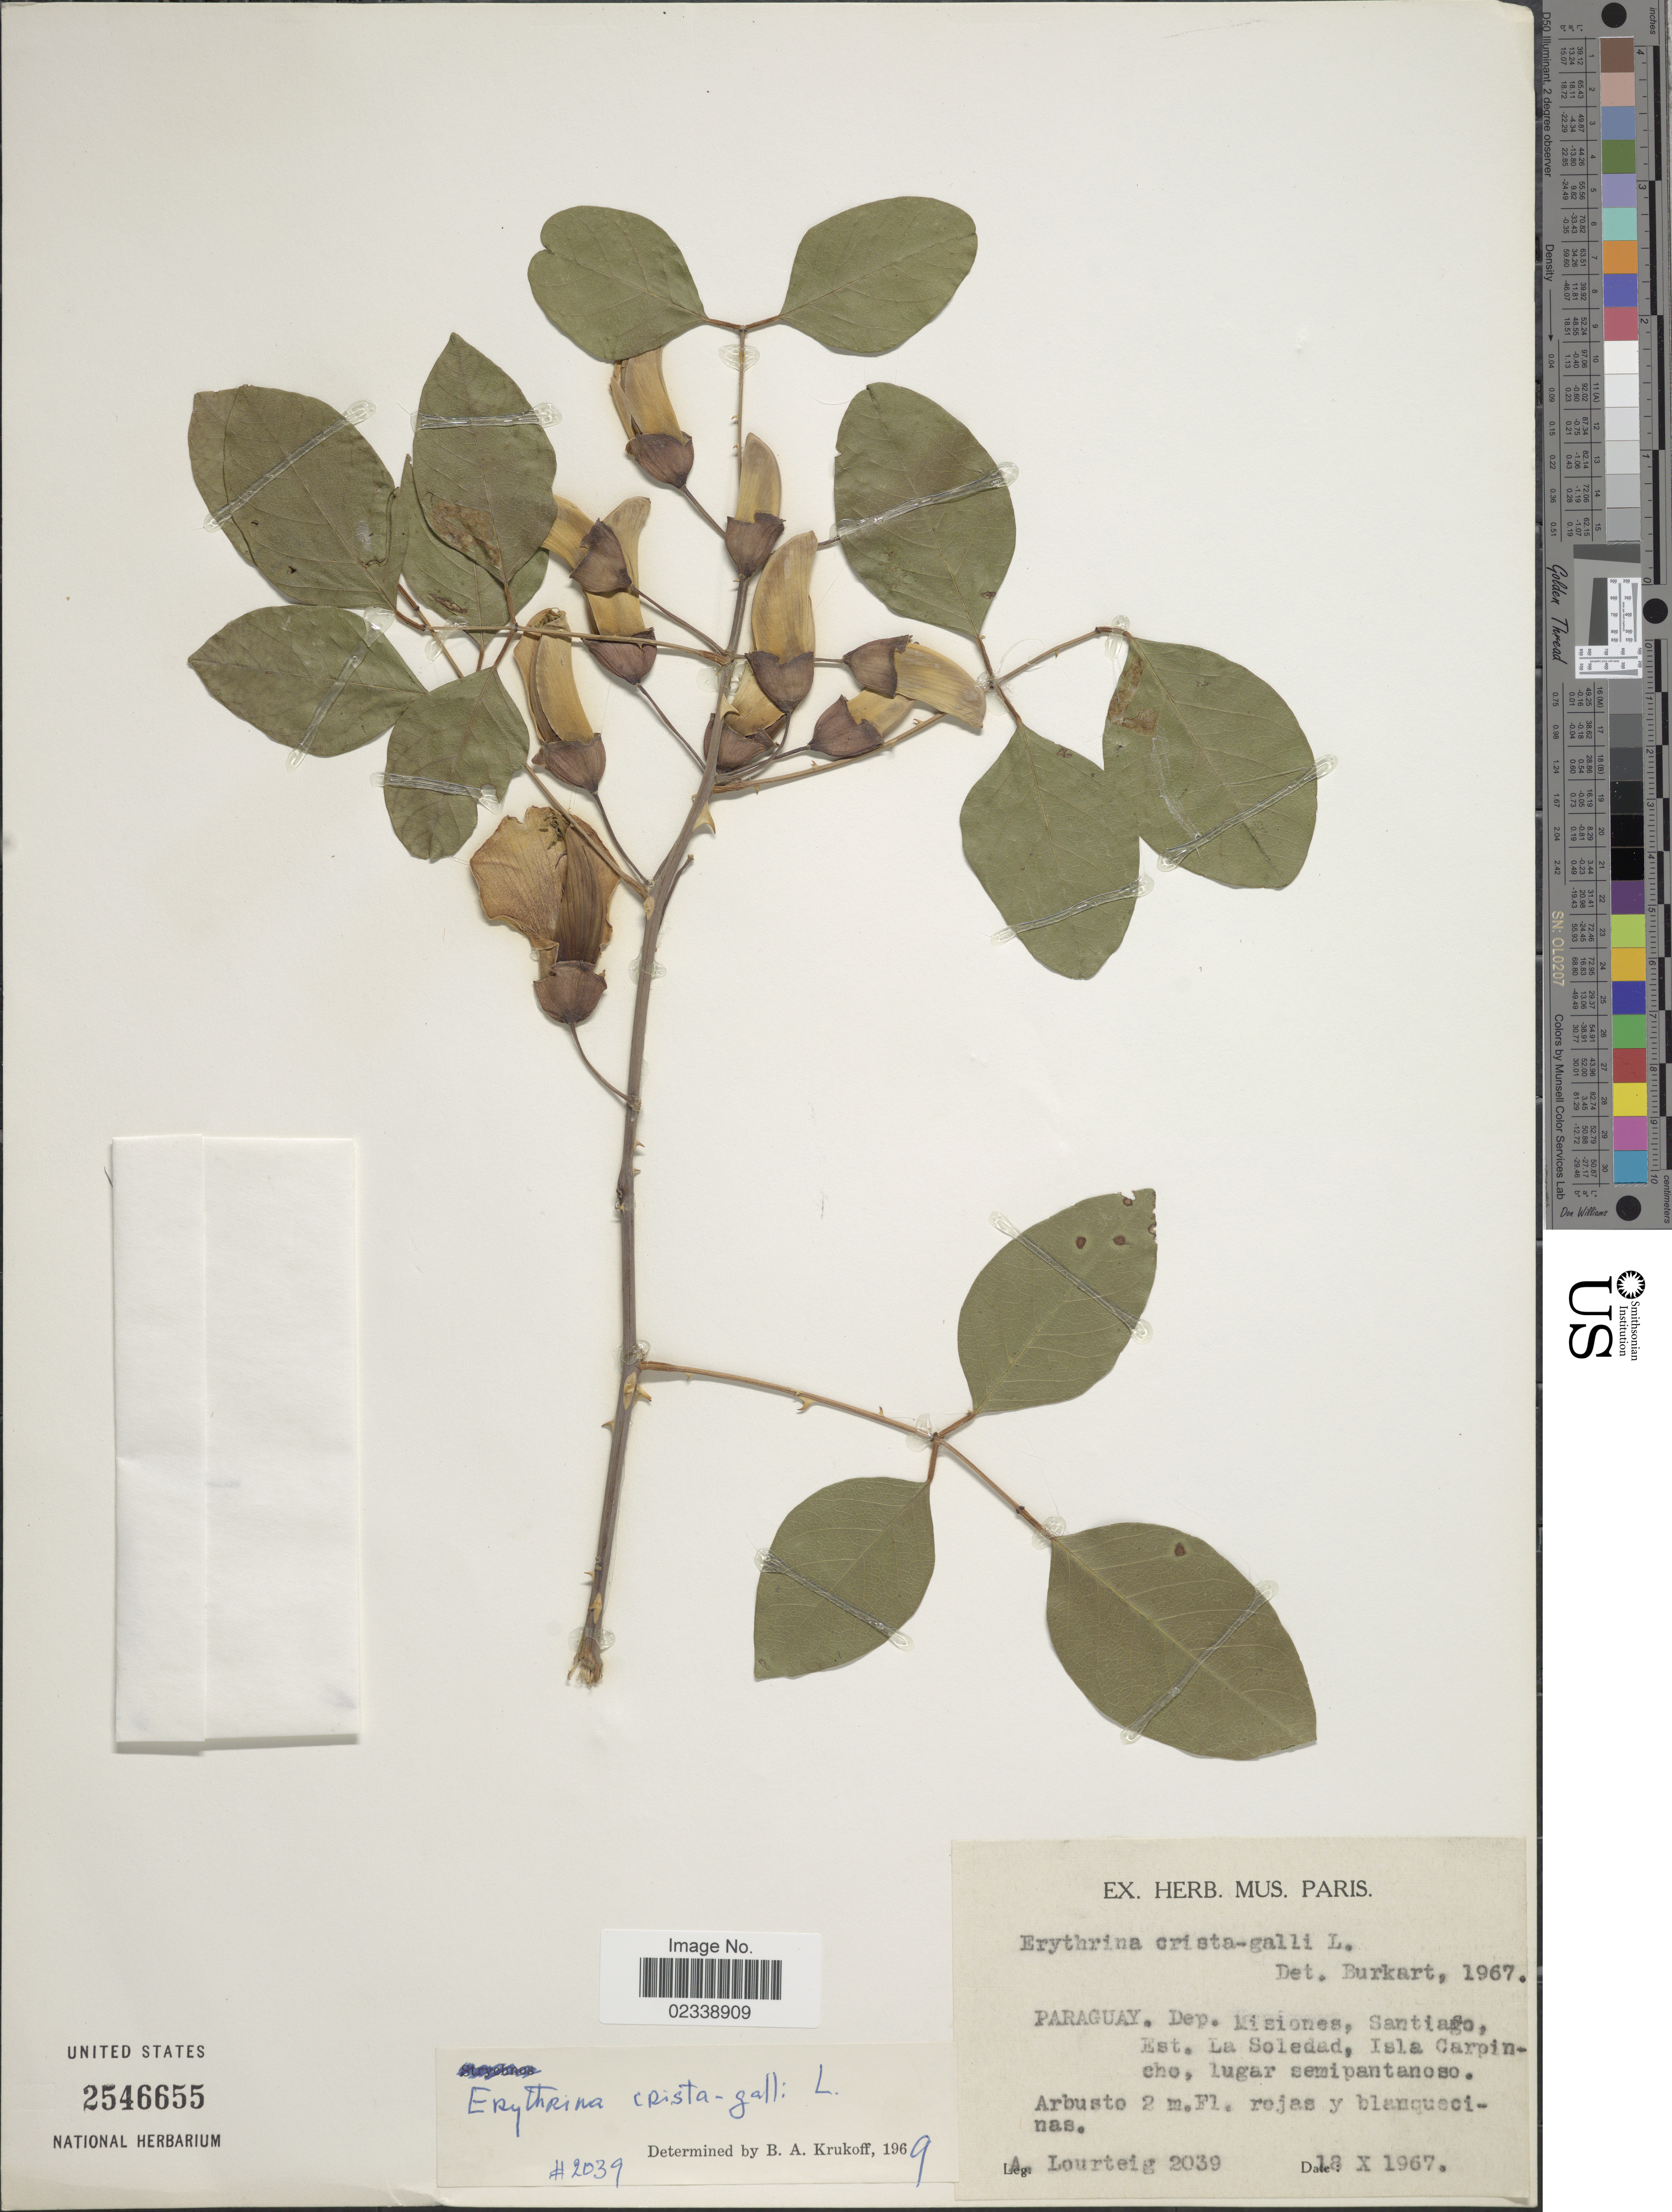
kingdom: Plantae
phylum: Tracheophyta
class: Magnoliopsida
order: Fabales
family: Fabaceae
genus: Erythrina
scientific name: Erythrina crista-galli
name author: L.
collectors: A. Lourteig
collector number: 2039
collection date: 1967-10-18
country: Paraguay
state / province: Misiones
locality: Santiago, Est. La Soledad, Isla Carpinche, lugar semipantanoso.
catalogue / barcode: US 2546655